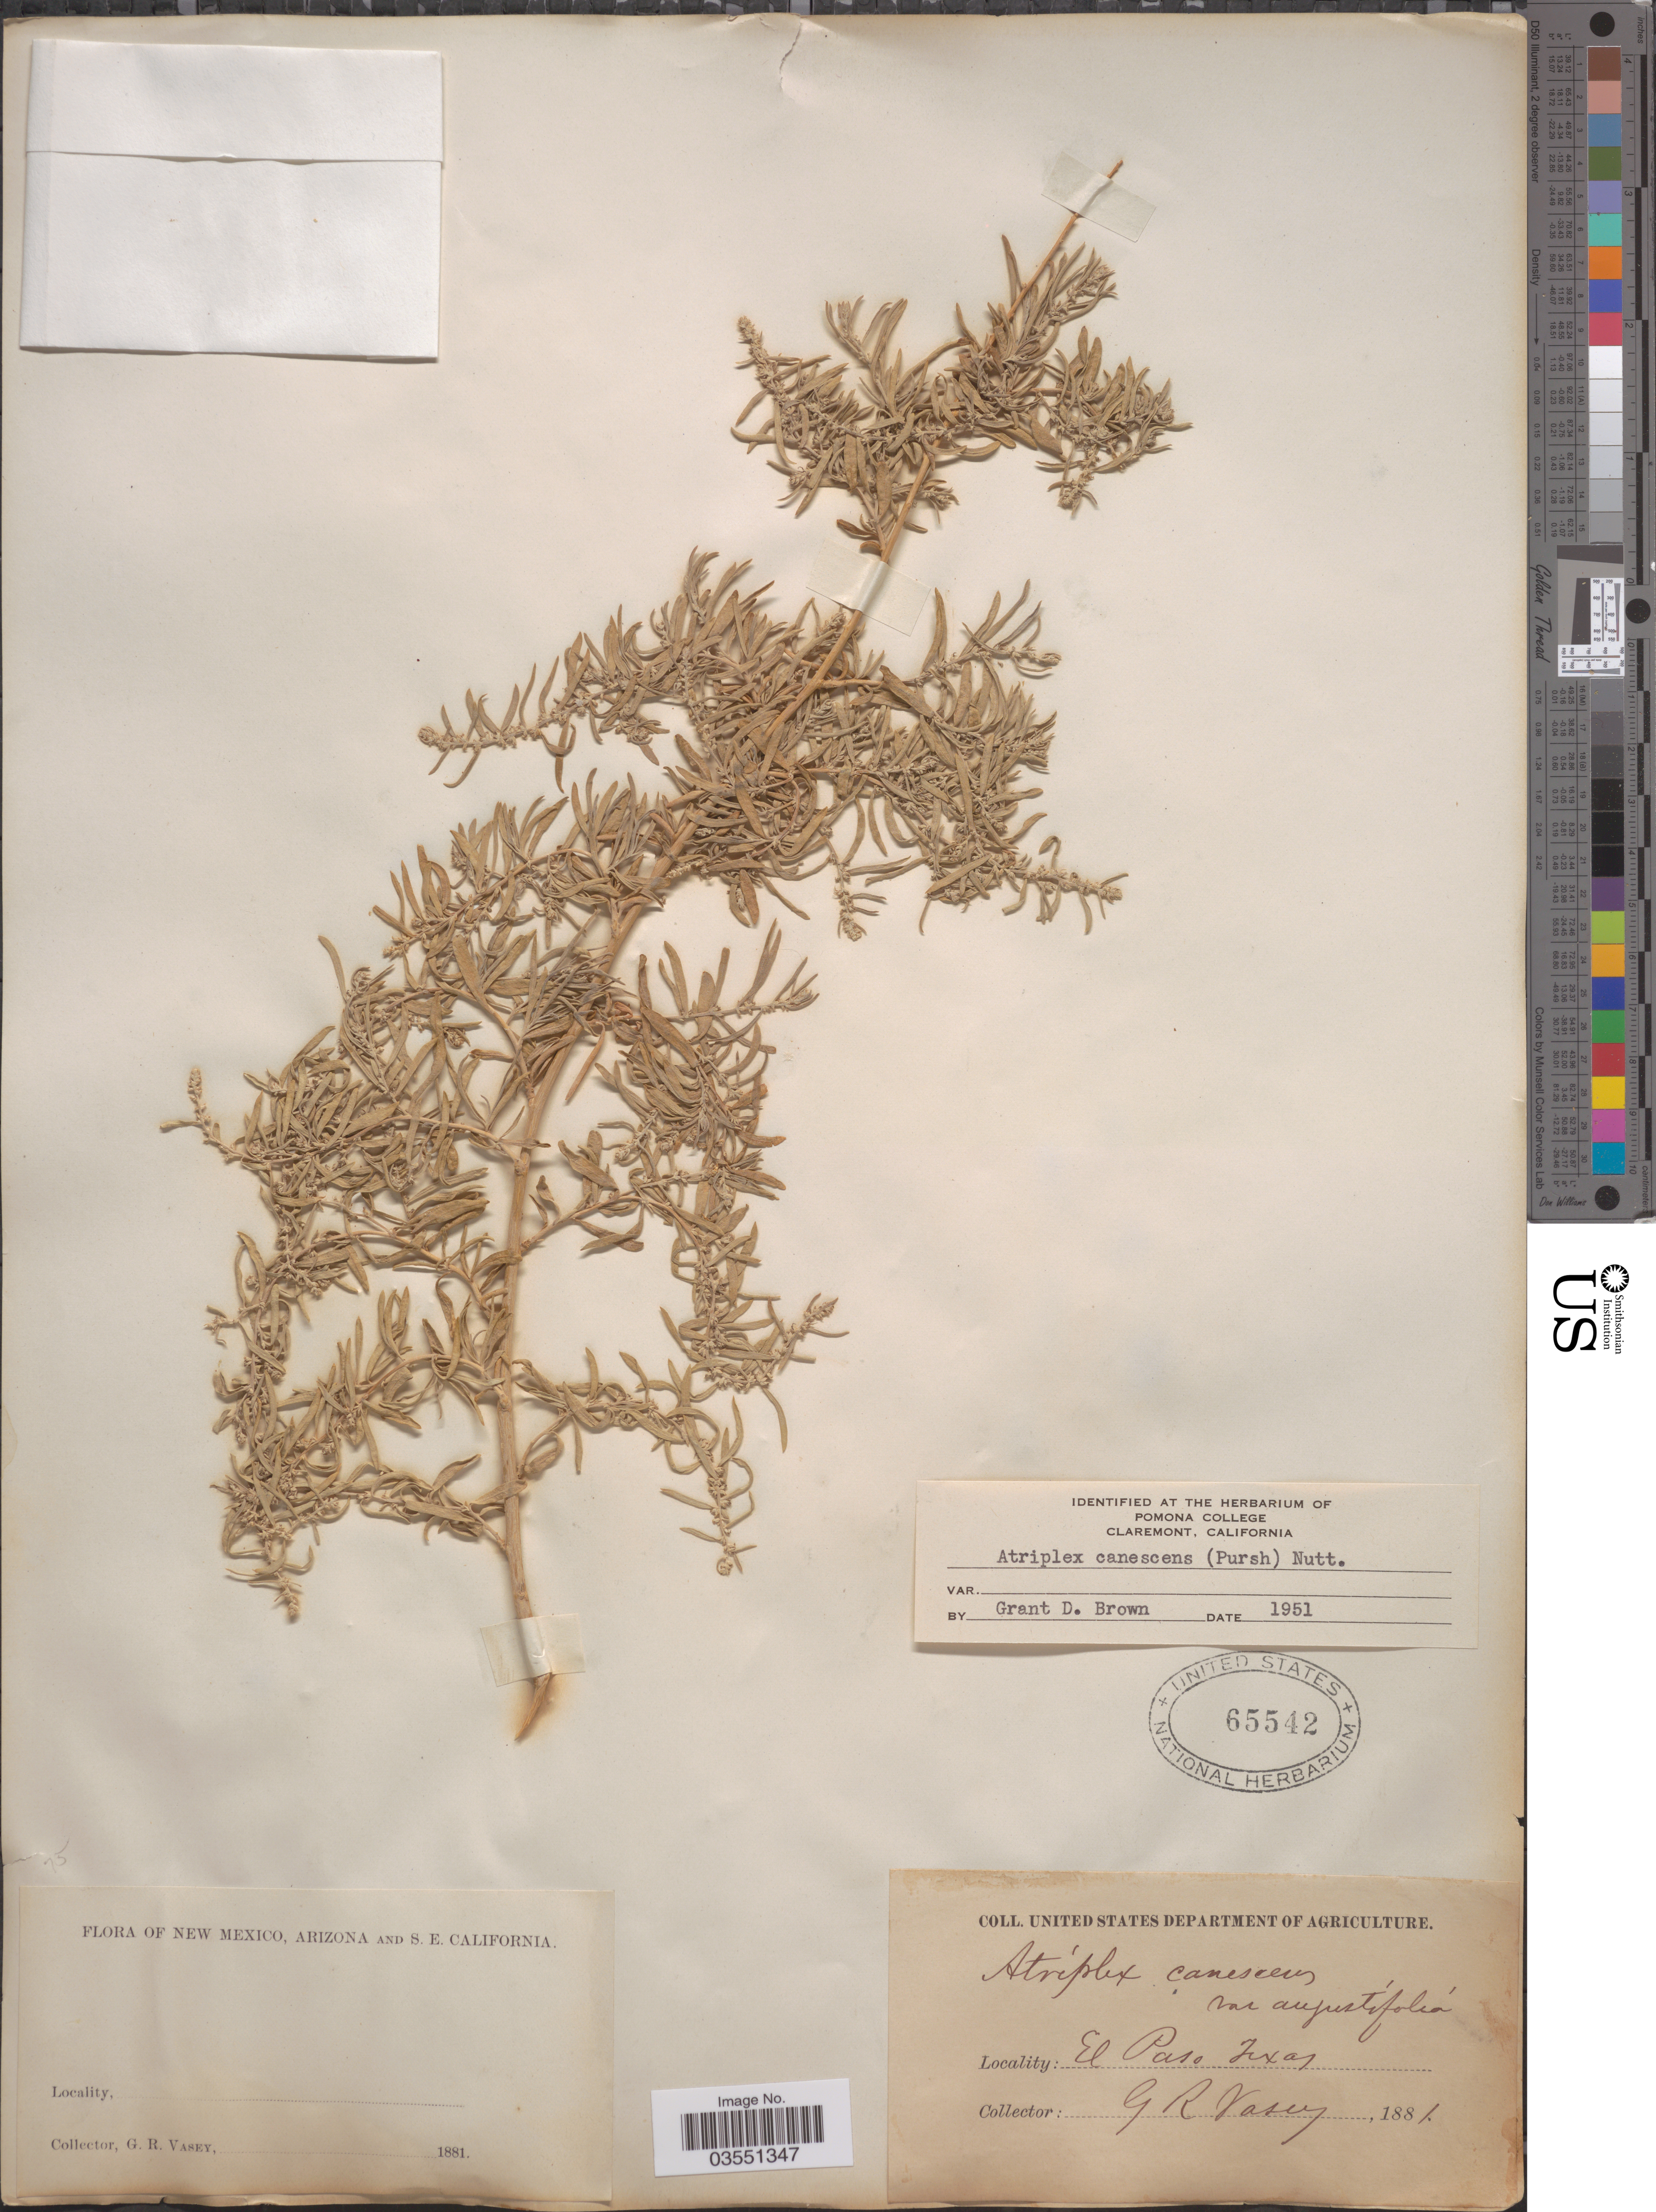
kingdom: Plantae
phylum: Tracheophyta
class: Magnoliopsida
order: Caryophyllales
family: Amaranthaceae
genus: Atriplex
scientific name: Atriplex canescens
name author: (Pursh) Nutt.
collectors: G. R. Vasey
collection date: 1881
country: United States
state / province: Texas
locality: El Paso.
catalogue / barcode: US 65542